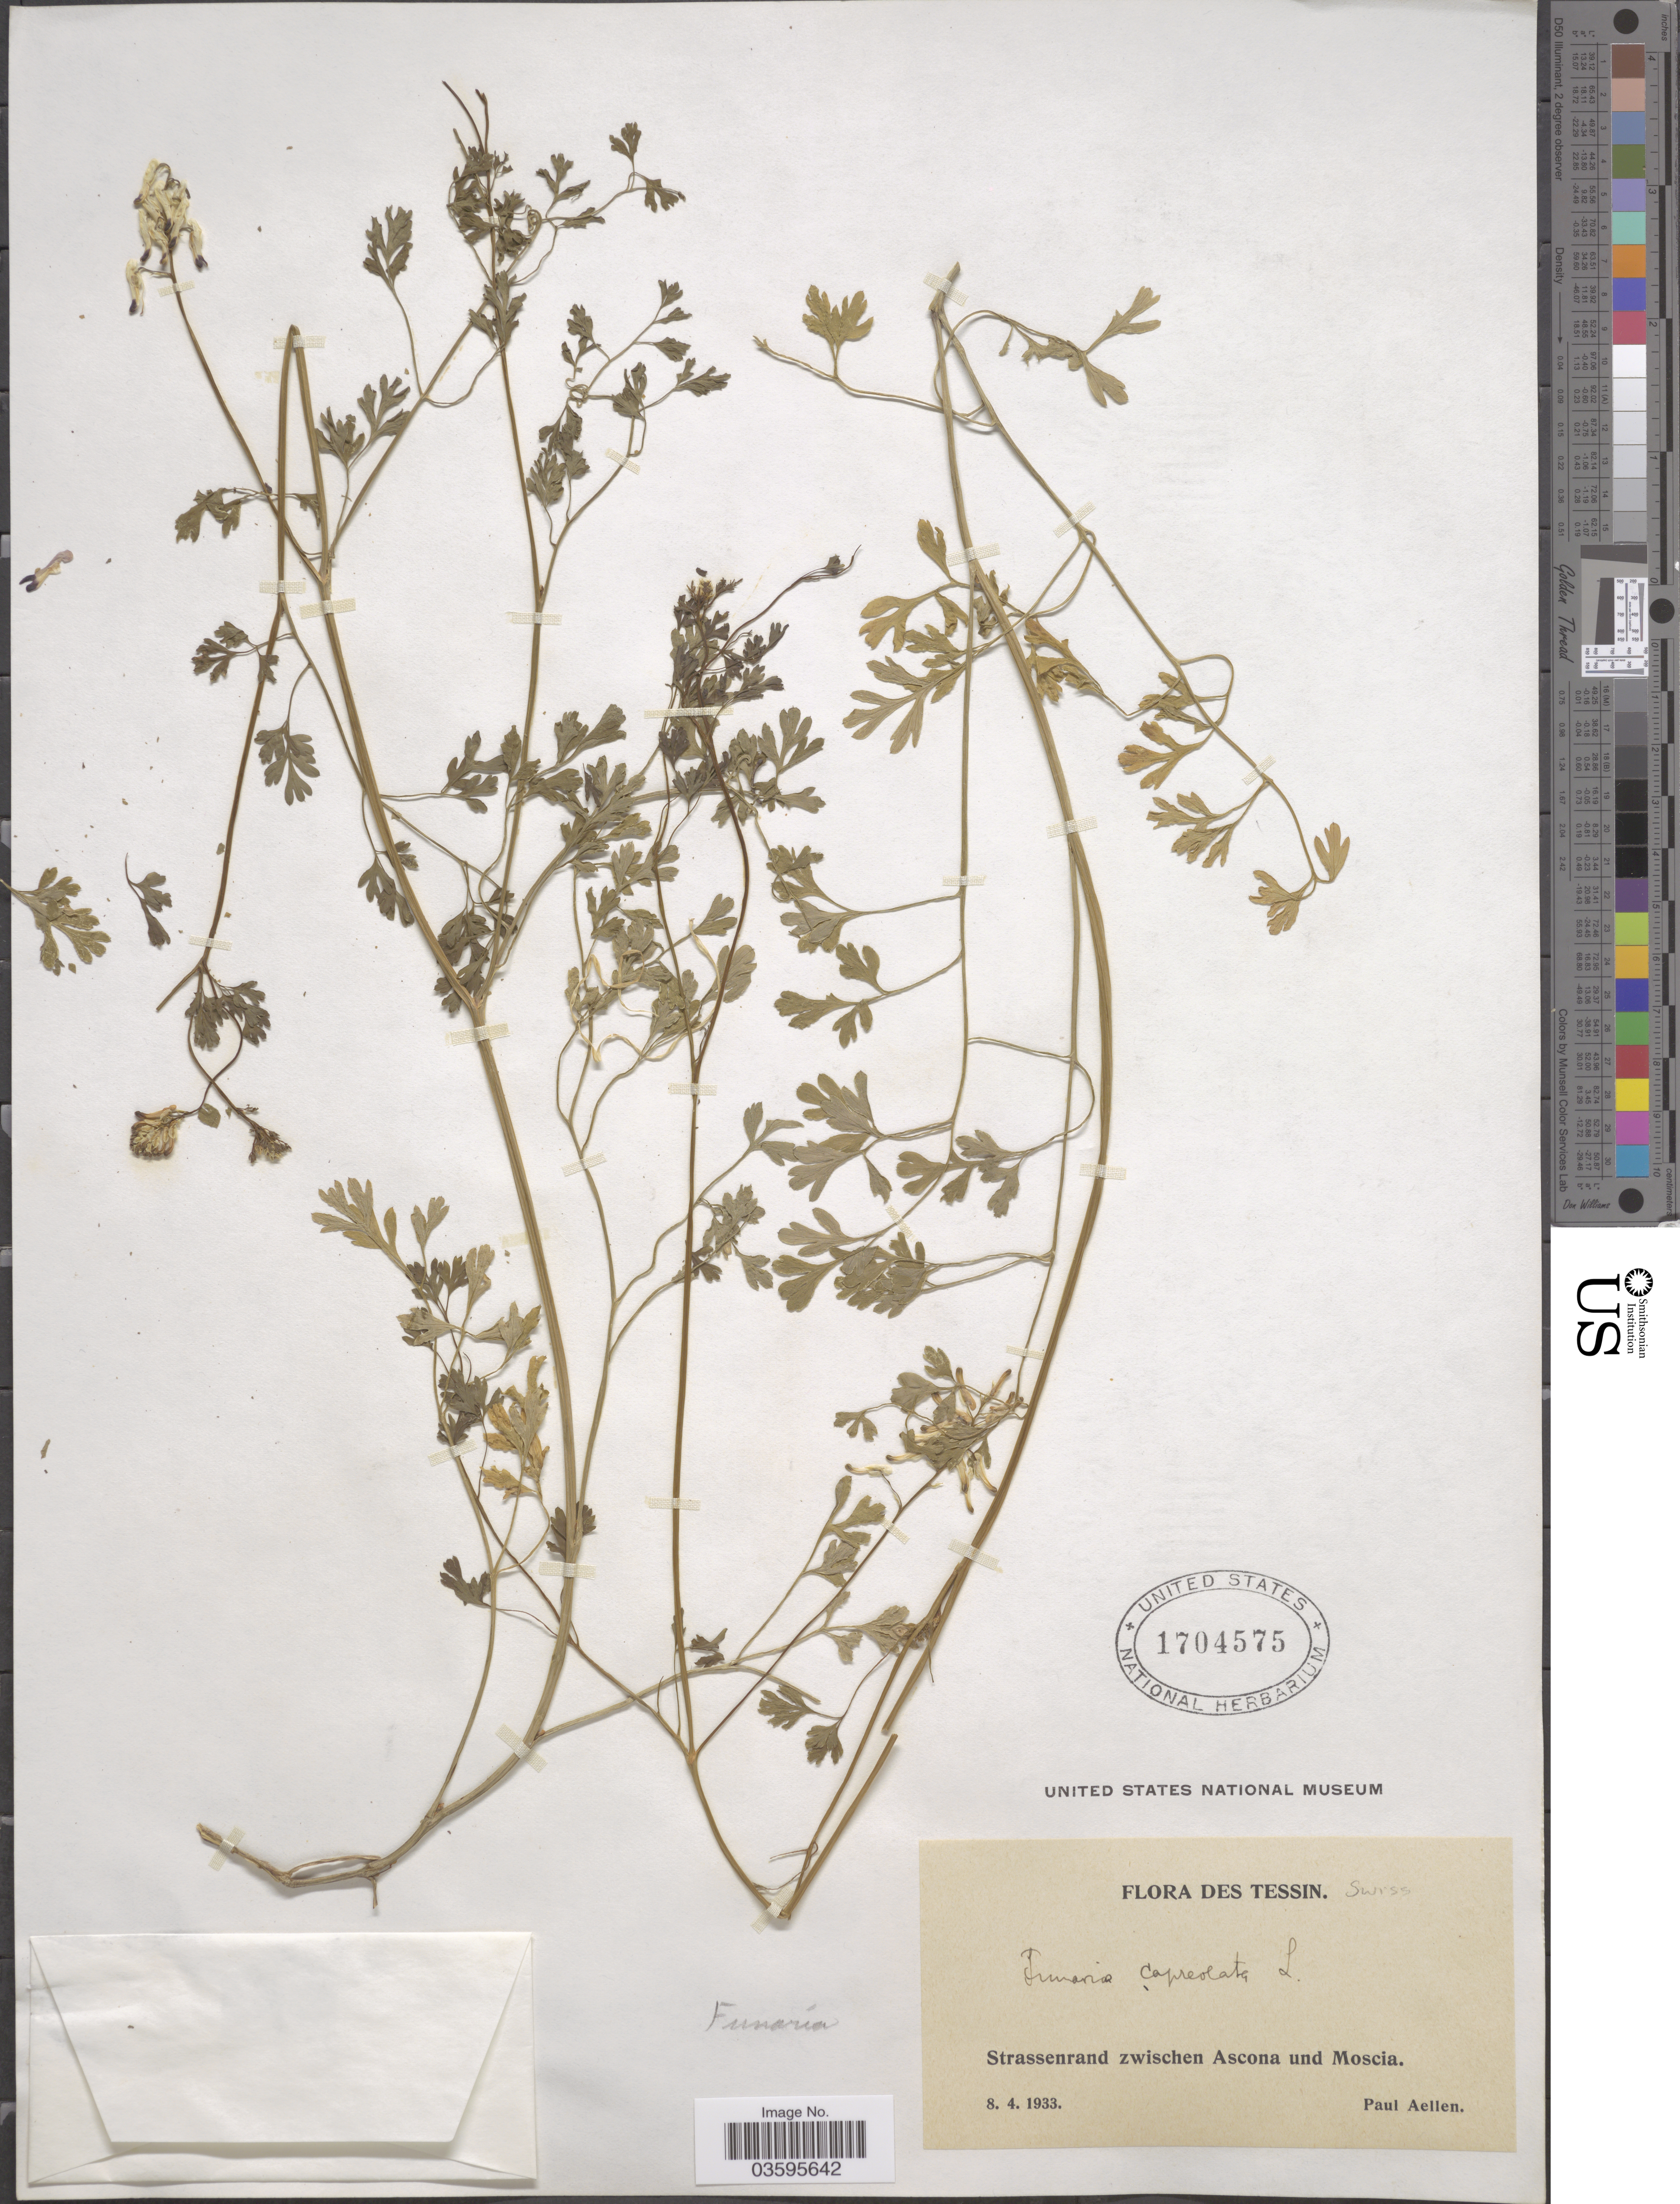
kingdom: Plantae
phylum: Tracheophyta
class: Magnoliopsida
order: Ranunculales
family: Papaveraceae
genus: Fumaria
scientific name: Fumaria capreolata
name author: L.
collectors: P. Aellen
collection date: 1933-04-08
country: Switzerland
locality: Tessin. Strassenrand zwischen Ascona und Moscia.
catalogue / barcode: US 1704575